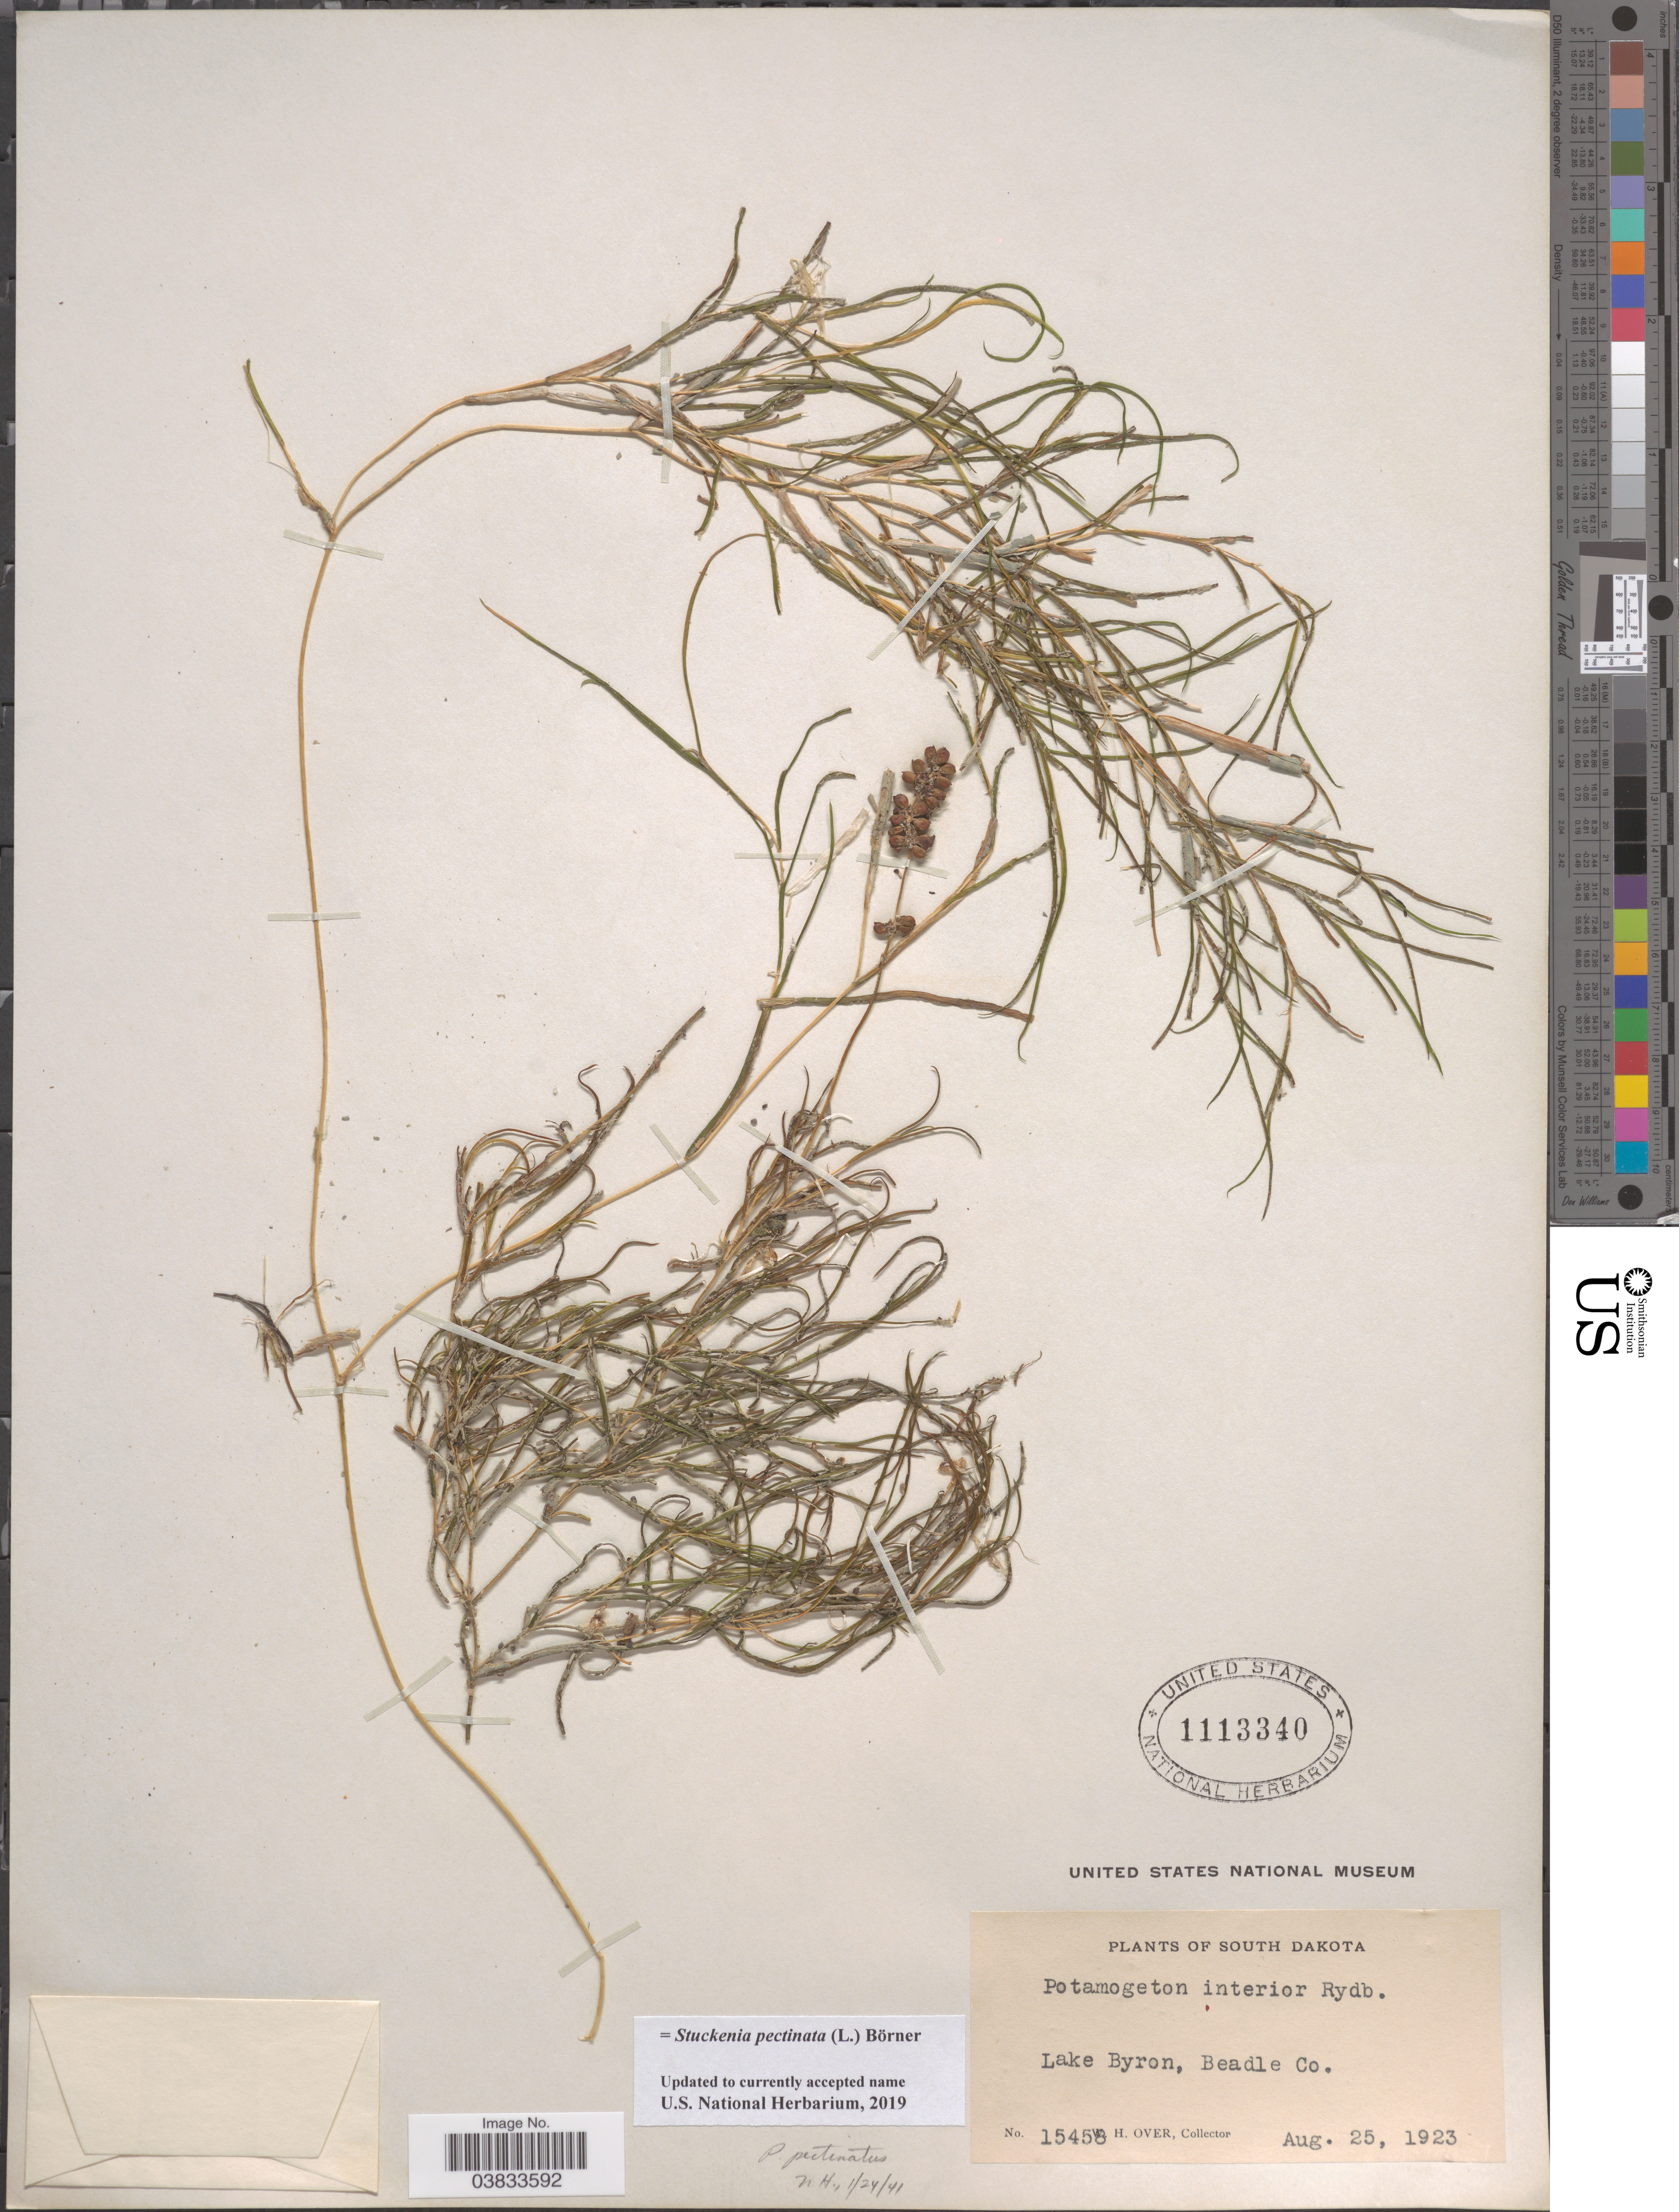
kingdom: Plantae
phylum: Tracheophyta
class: Liliopsida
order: Alismatales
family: Potamogetonaceae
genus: Stuckenia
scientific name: Stuckenia pectinata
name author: (L.) Börner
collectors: W. Over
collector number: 15458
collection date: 1923-08-25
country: United States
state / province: South Dakota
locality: Lake Byron, Beadle Co.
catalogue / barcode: US 1113340